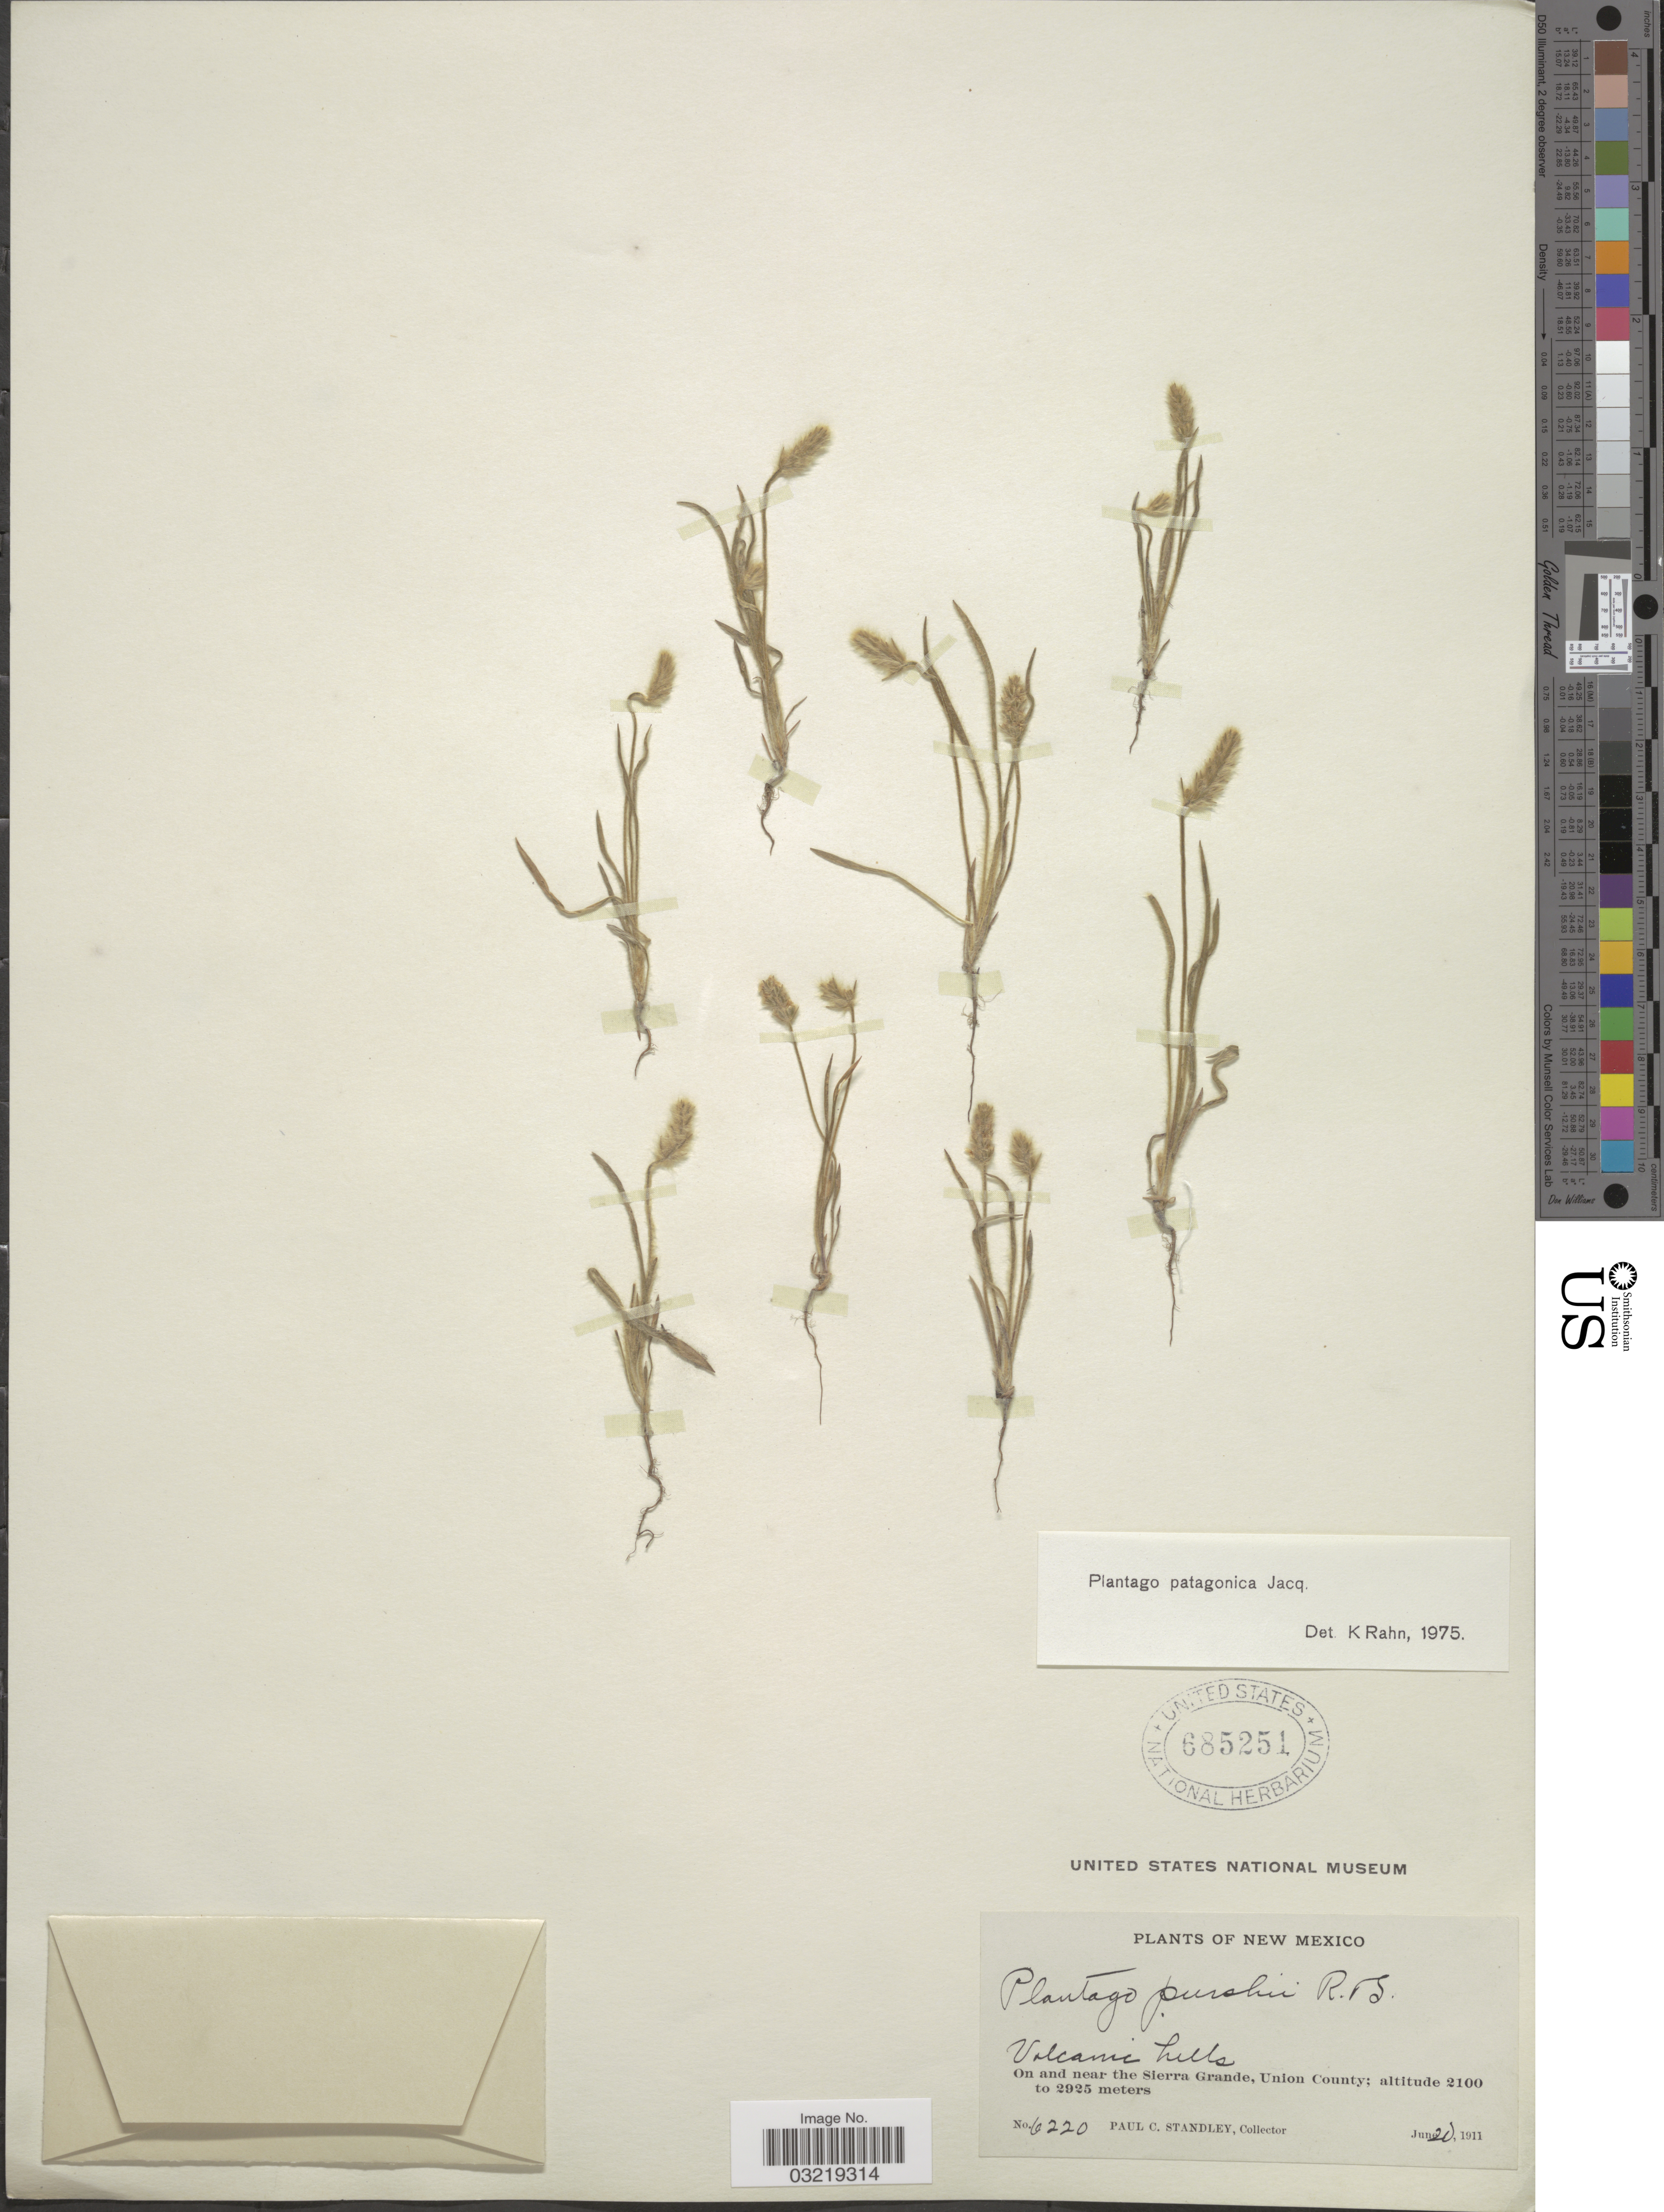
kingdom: Plantae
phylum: Tracheophyta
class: Magnoliopsida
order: Lamiales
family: Plantaginaceae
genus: Plantago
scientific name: Plantago patagonica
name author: Jacq.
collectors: P. C. Standley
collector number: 6220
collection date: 1911-06-20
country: United States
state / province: New Mexico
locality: Volcanic hills. On and near the Sierra Grande, Union County.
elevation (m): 2100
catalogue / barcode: US 685251